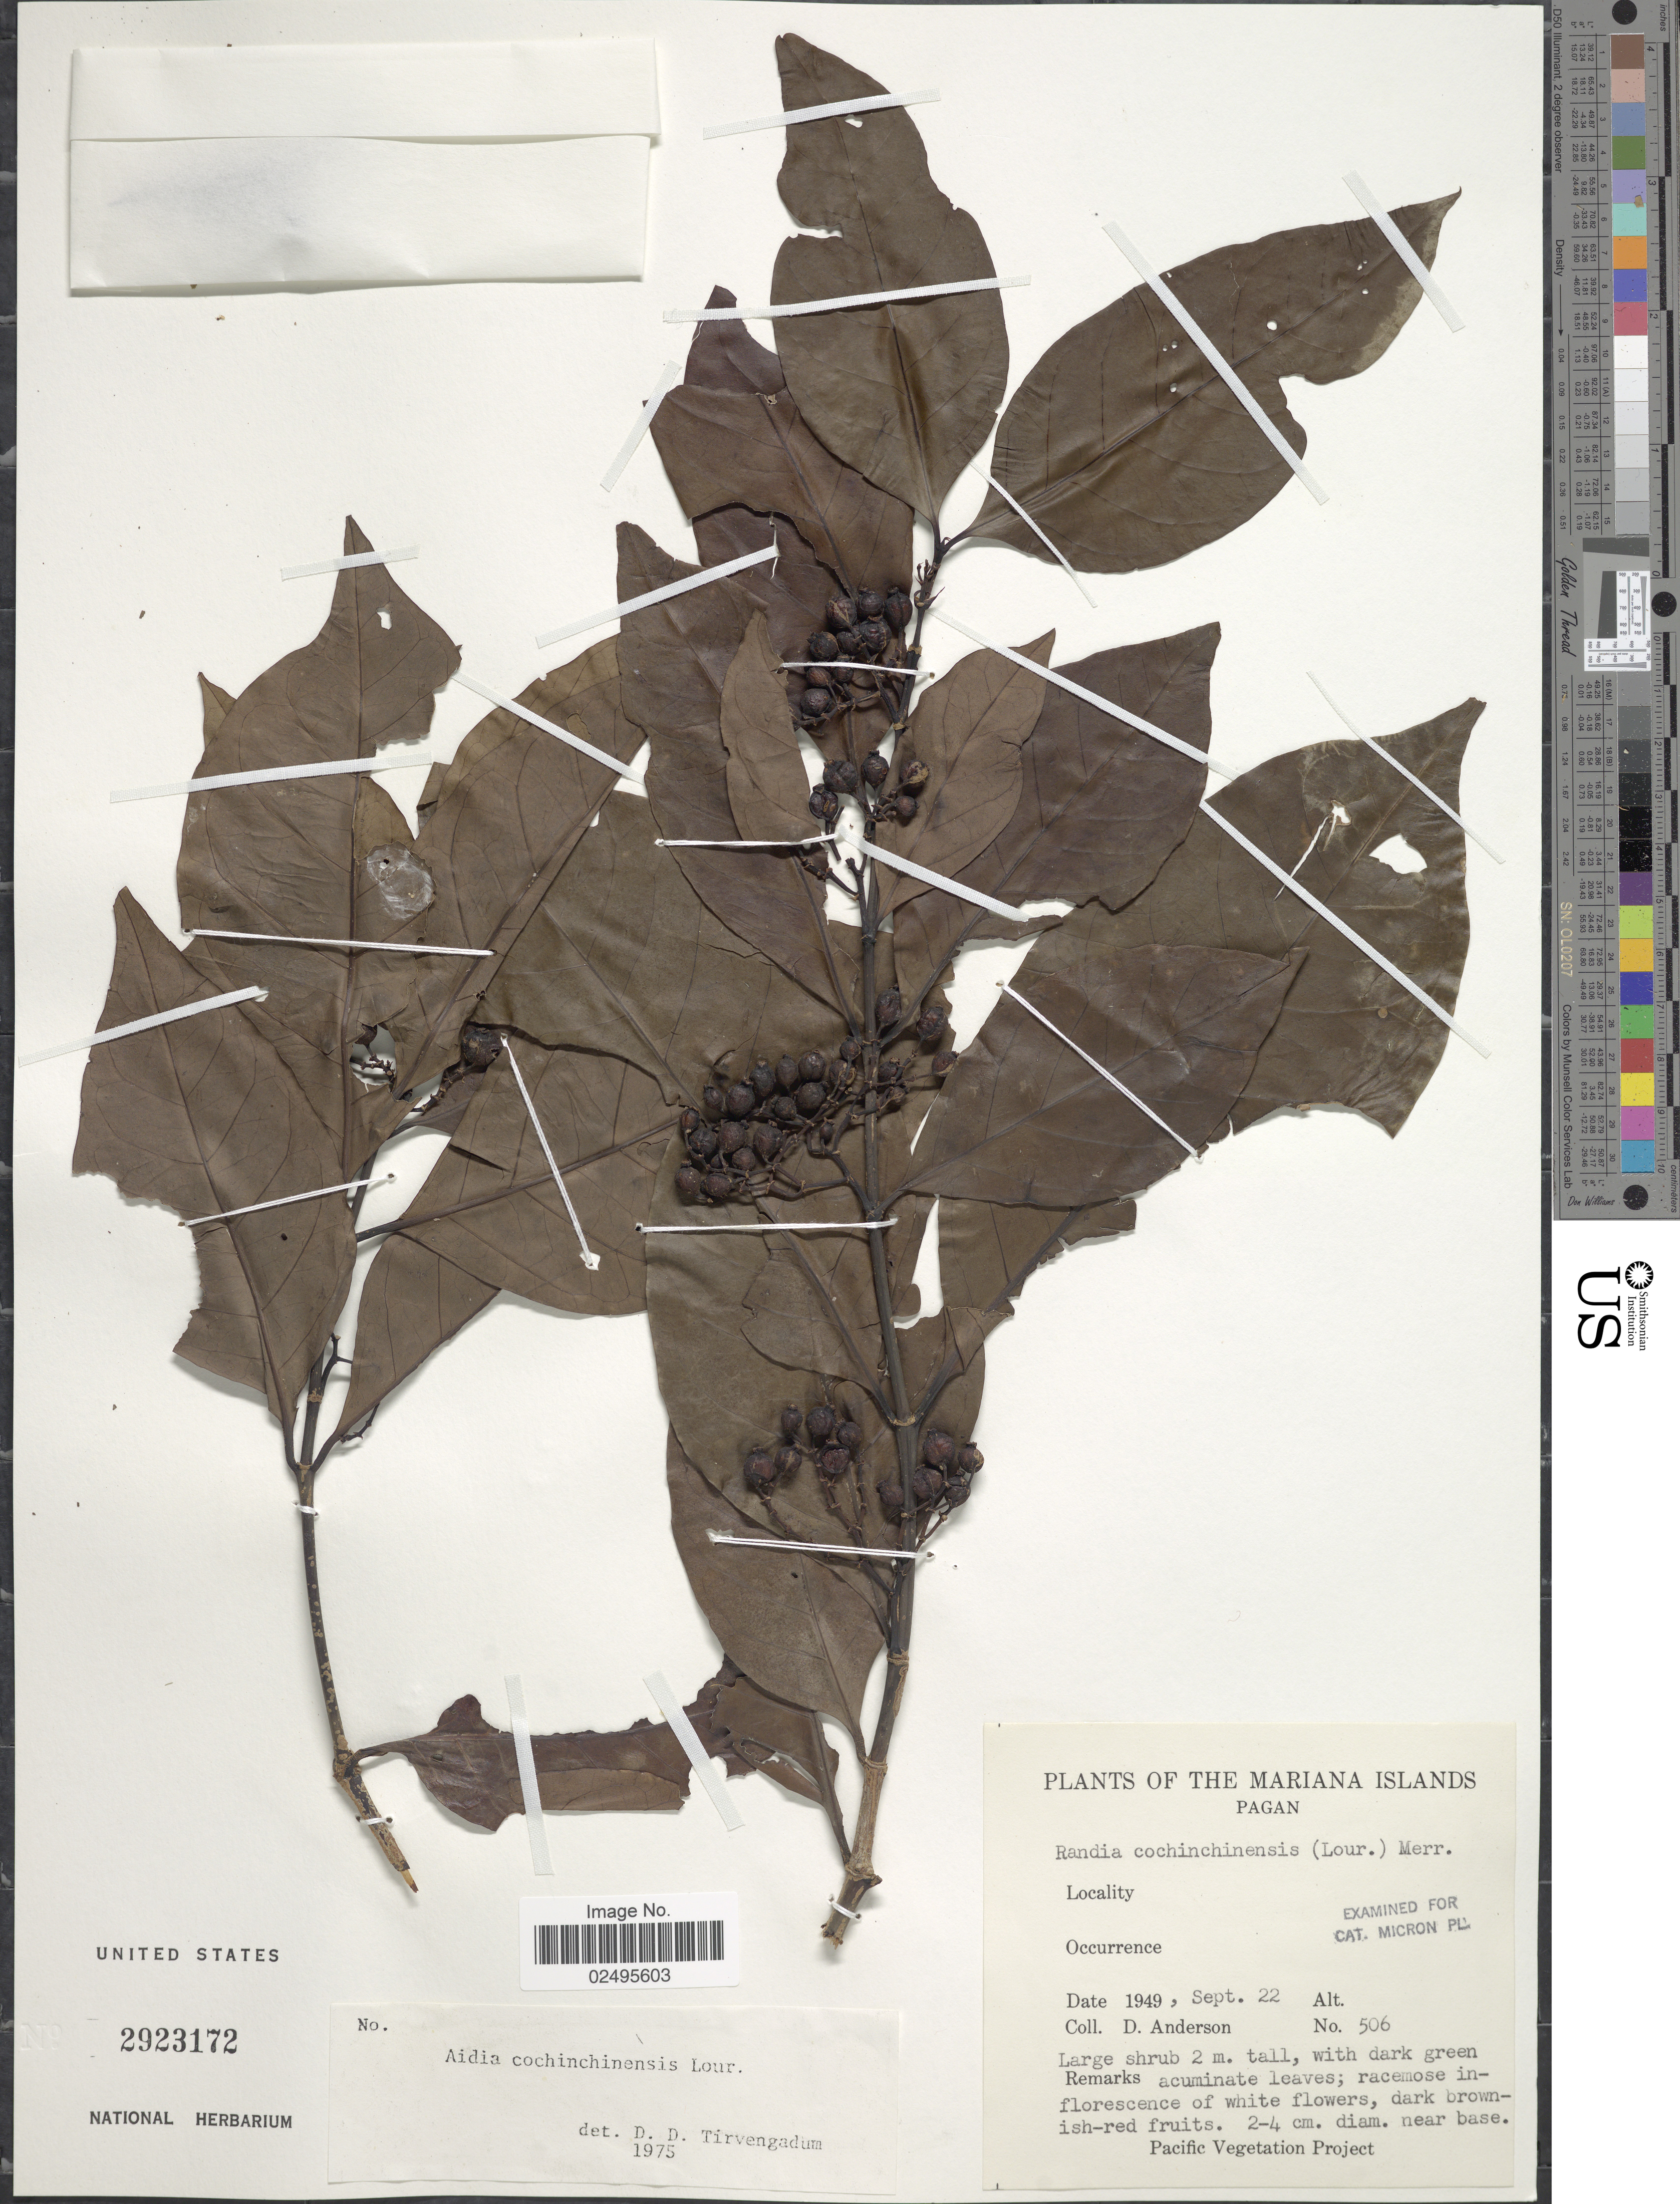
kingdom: Plantae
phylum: Tracheophyta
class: Magnoliopsida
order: Gentianales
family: Rubiaceae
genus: Aidia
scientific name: Aidia graeffei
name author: (Reinecke) Tirveng.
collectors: D. Anderson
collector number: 506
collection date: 1949-09-22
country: Northern Mariana Islands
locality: The Mariana Islands. Pagan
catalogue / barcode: US 2923172